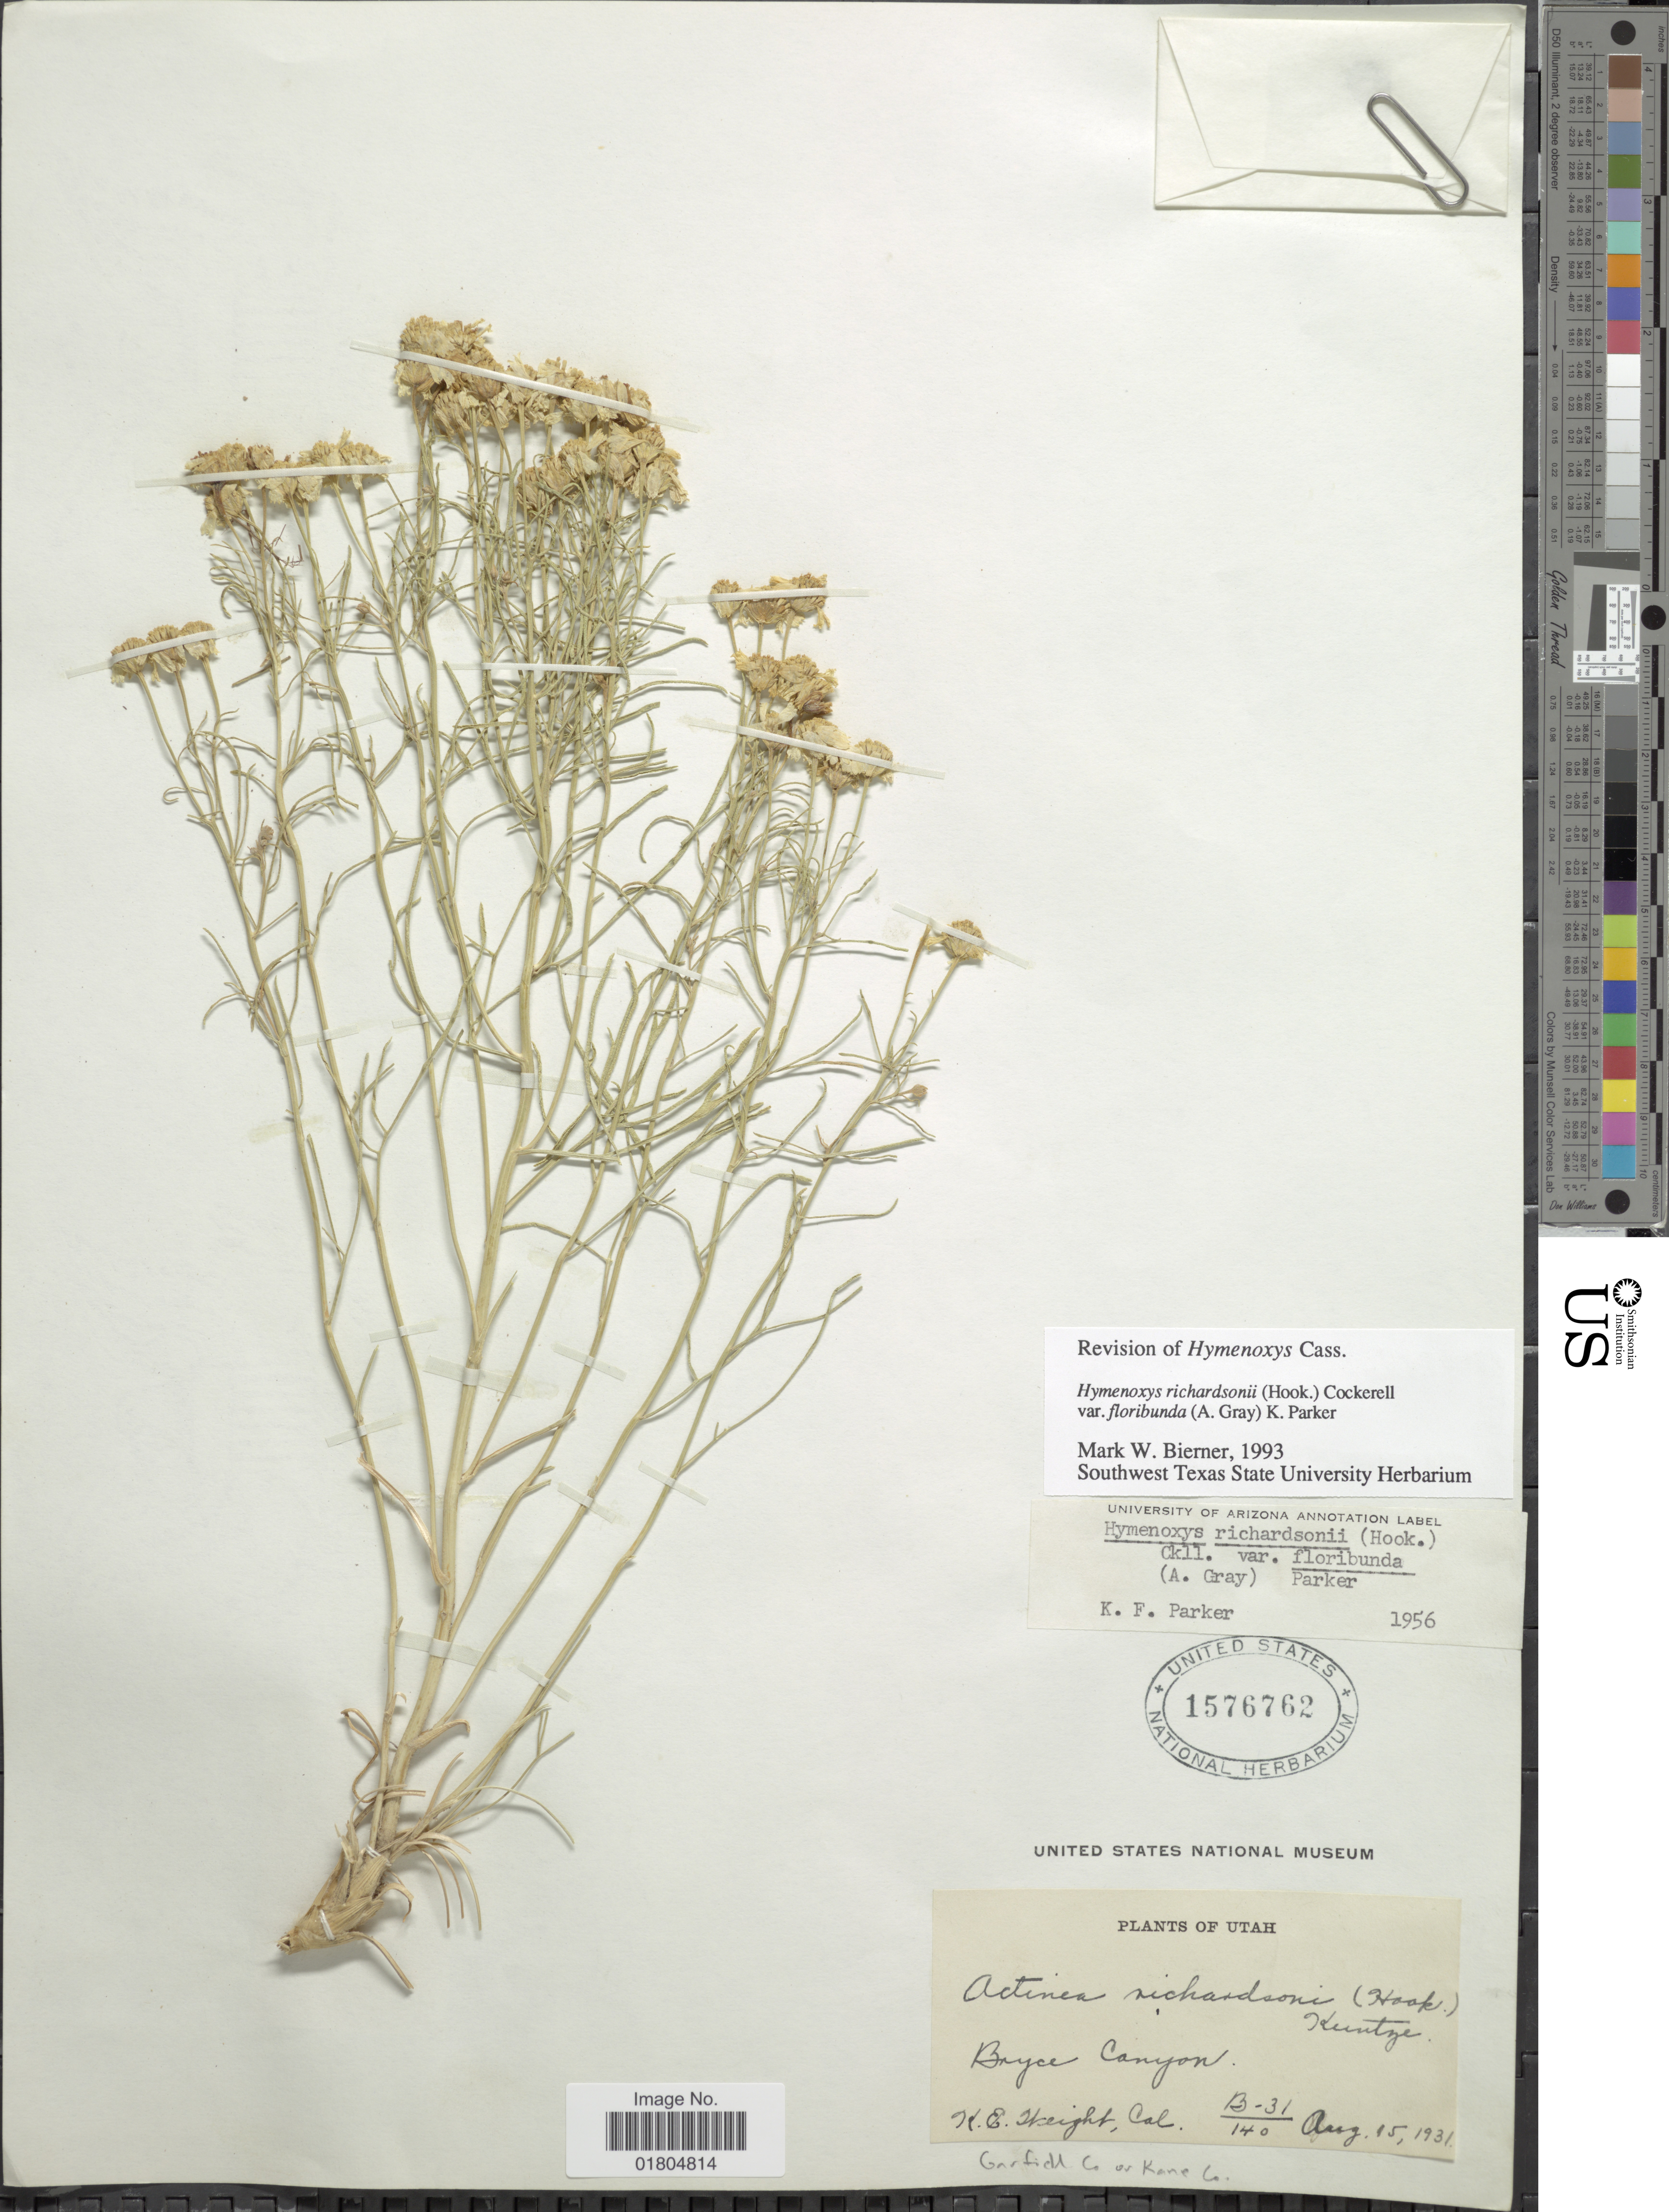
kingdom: Plantae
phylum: Tracheophyta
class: Magnoliopsida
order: Asterales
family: Asteraceae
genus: Hymenoxys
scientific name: Hymenoxys richardsonii var. floribunda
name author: (A. Gray) K.F. Parker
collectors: K. Weight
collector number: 13-31/140*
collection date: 1931-08-15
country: United States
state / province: Utah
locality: Bryce Canyon. Garfield Co or Kane Co.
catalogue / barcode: US 1576762